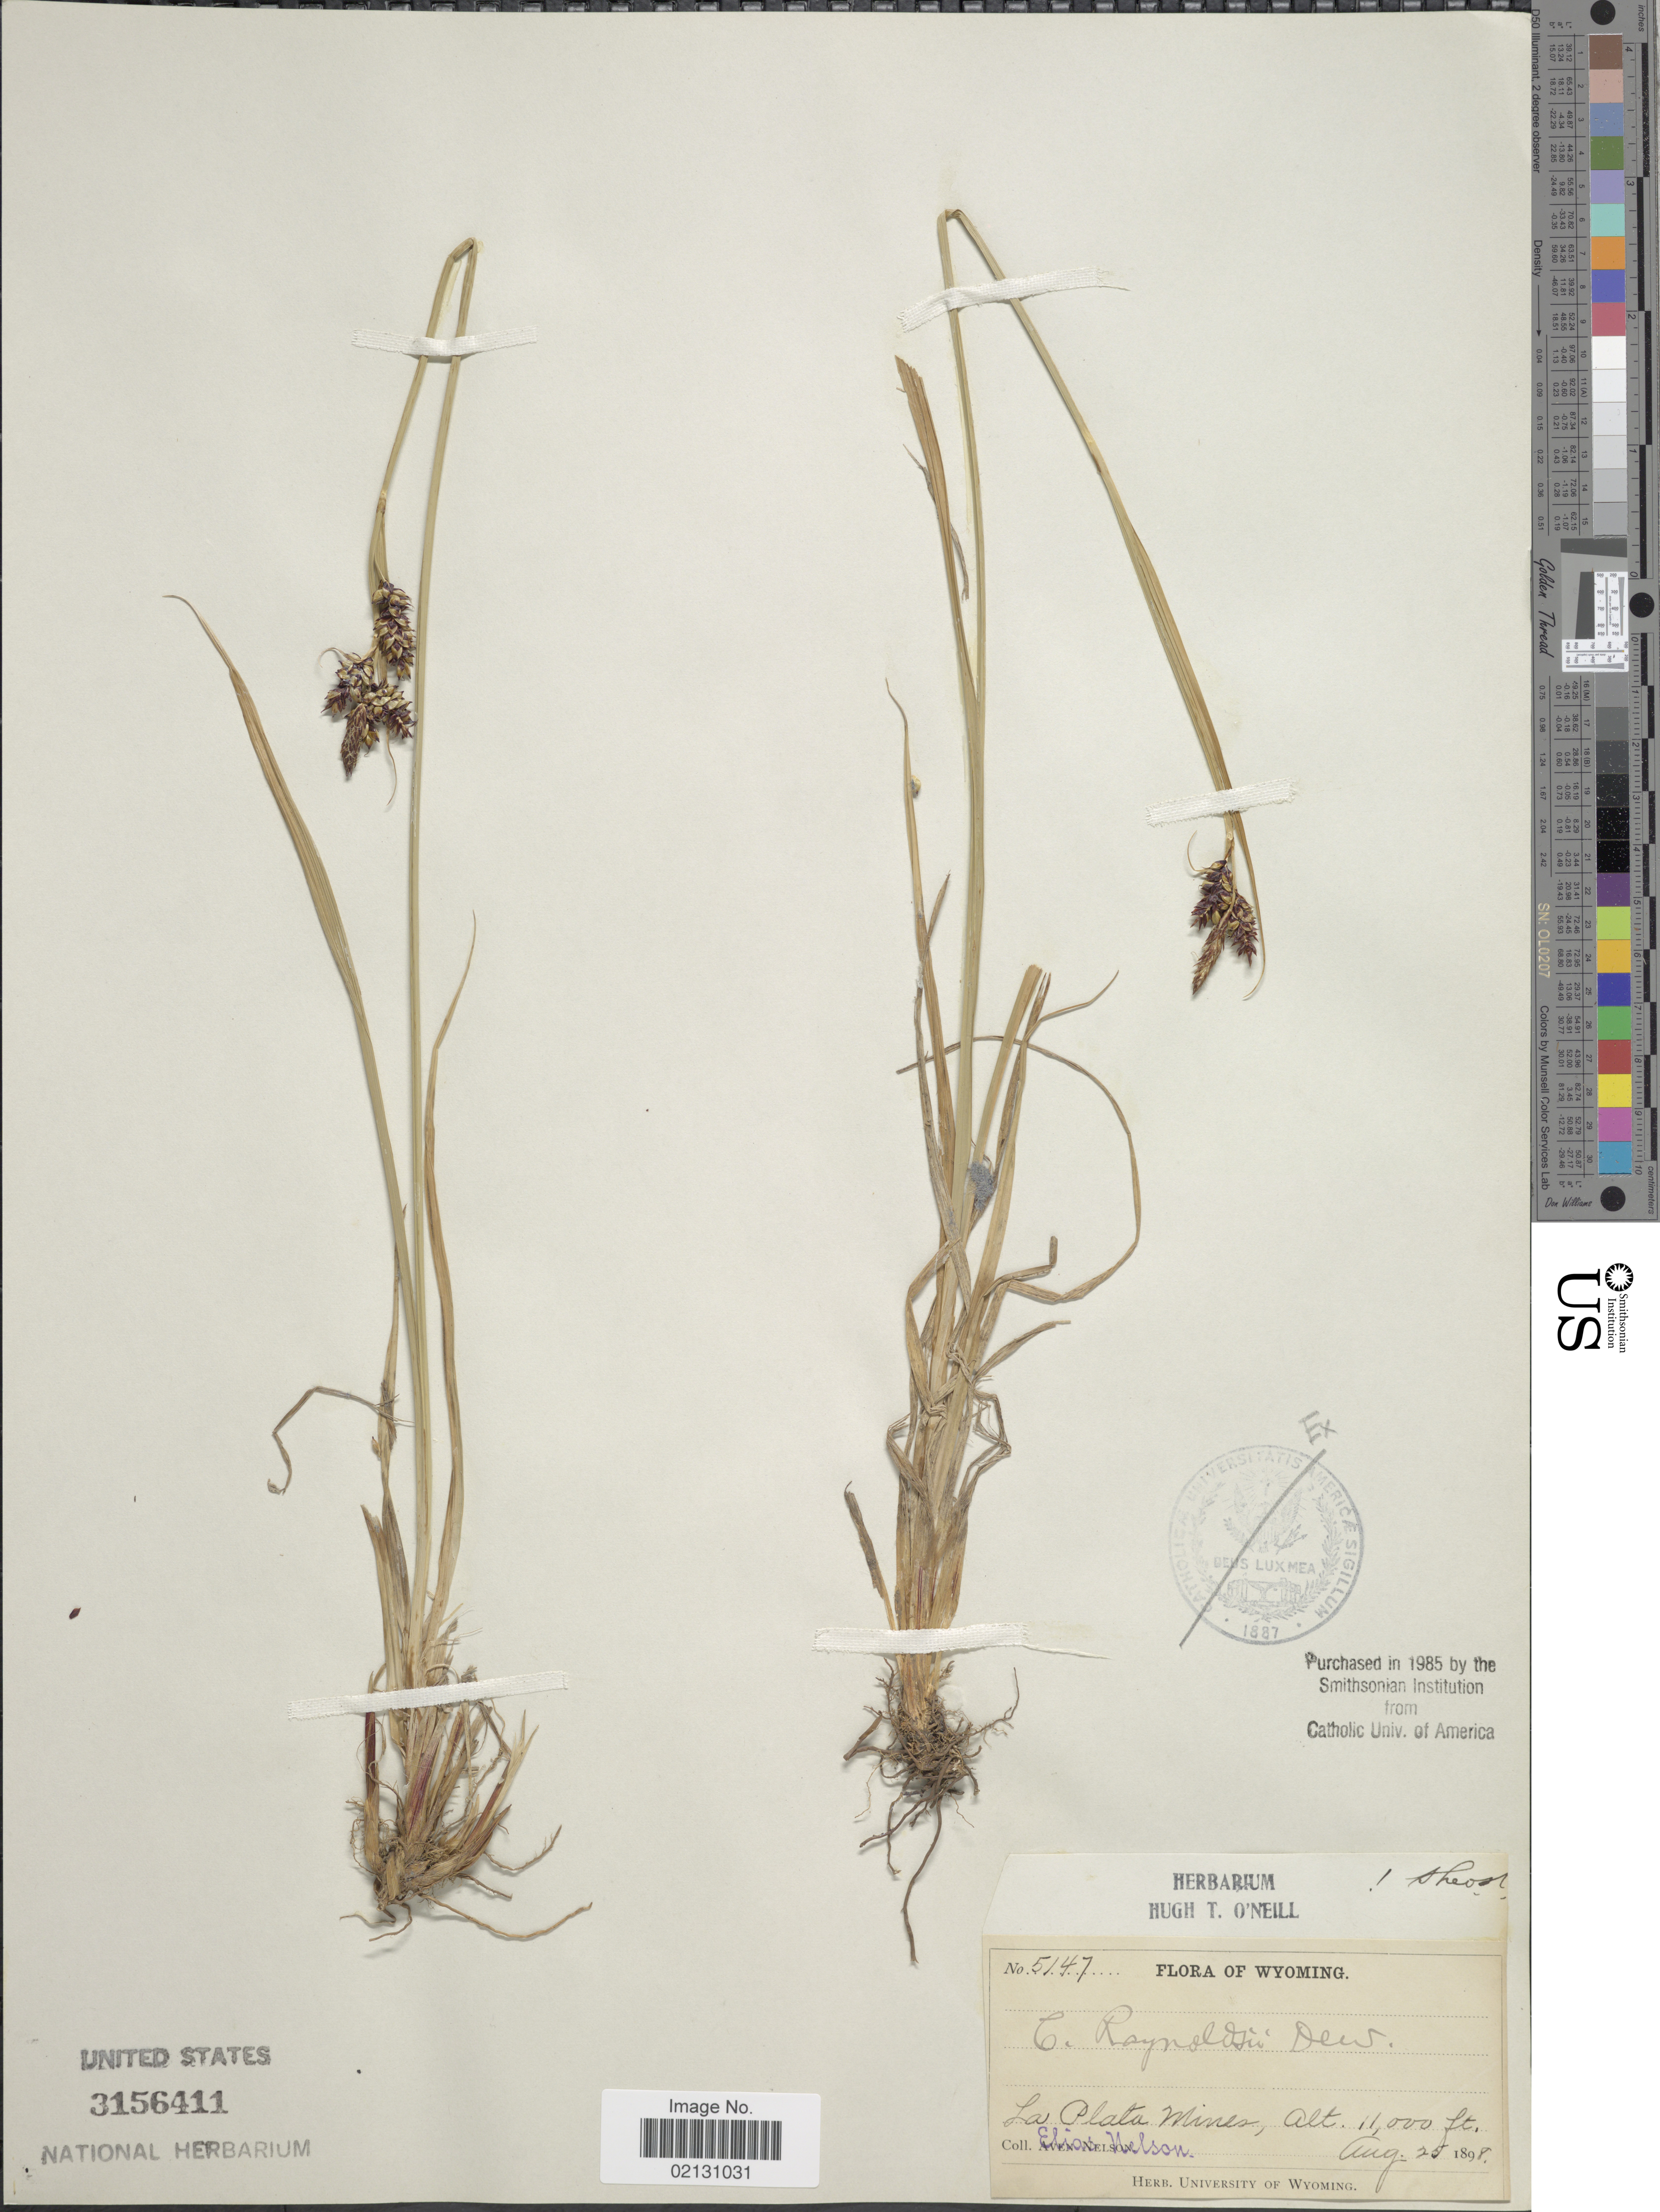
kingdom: Plantae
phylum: Tracheophyta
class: Liliopsida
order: Poales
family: Cyperaceae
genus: Carex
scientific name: Carex raynoldsii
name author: Dewey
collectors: A. Nelson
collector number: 5147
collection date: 1898-08-25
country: United States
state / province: Wyoming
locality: La Plata Mines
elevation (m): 3353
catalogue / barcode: US 3156411